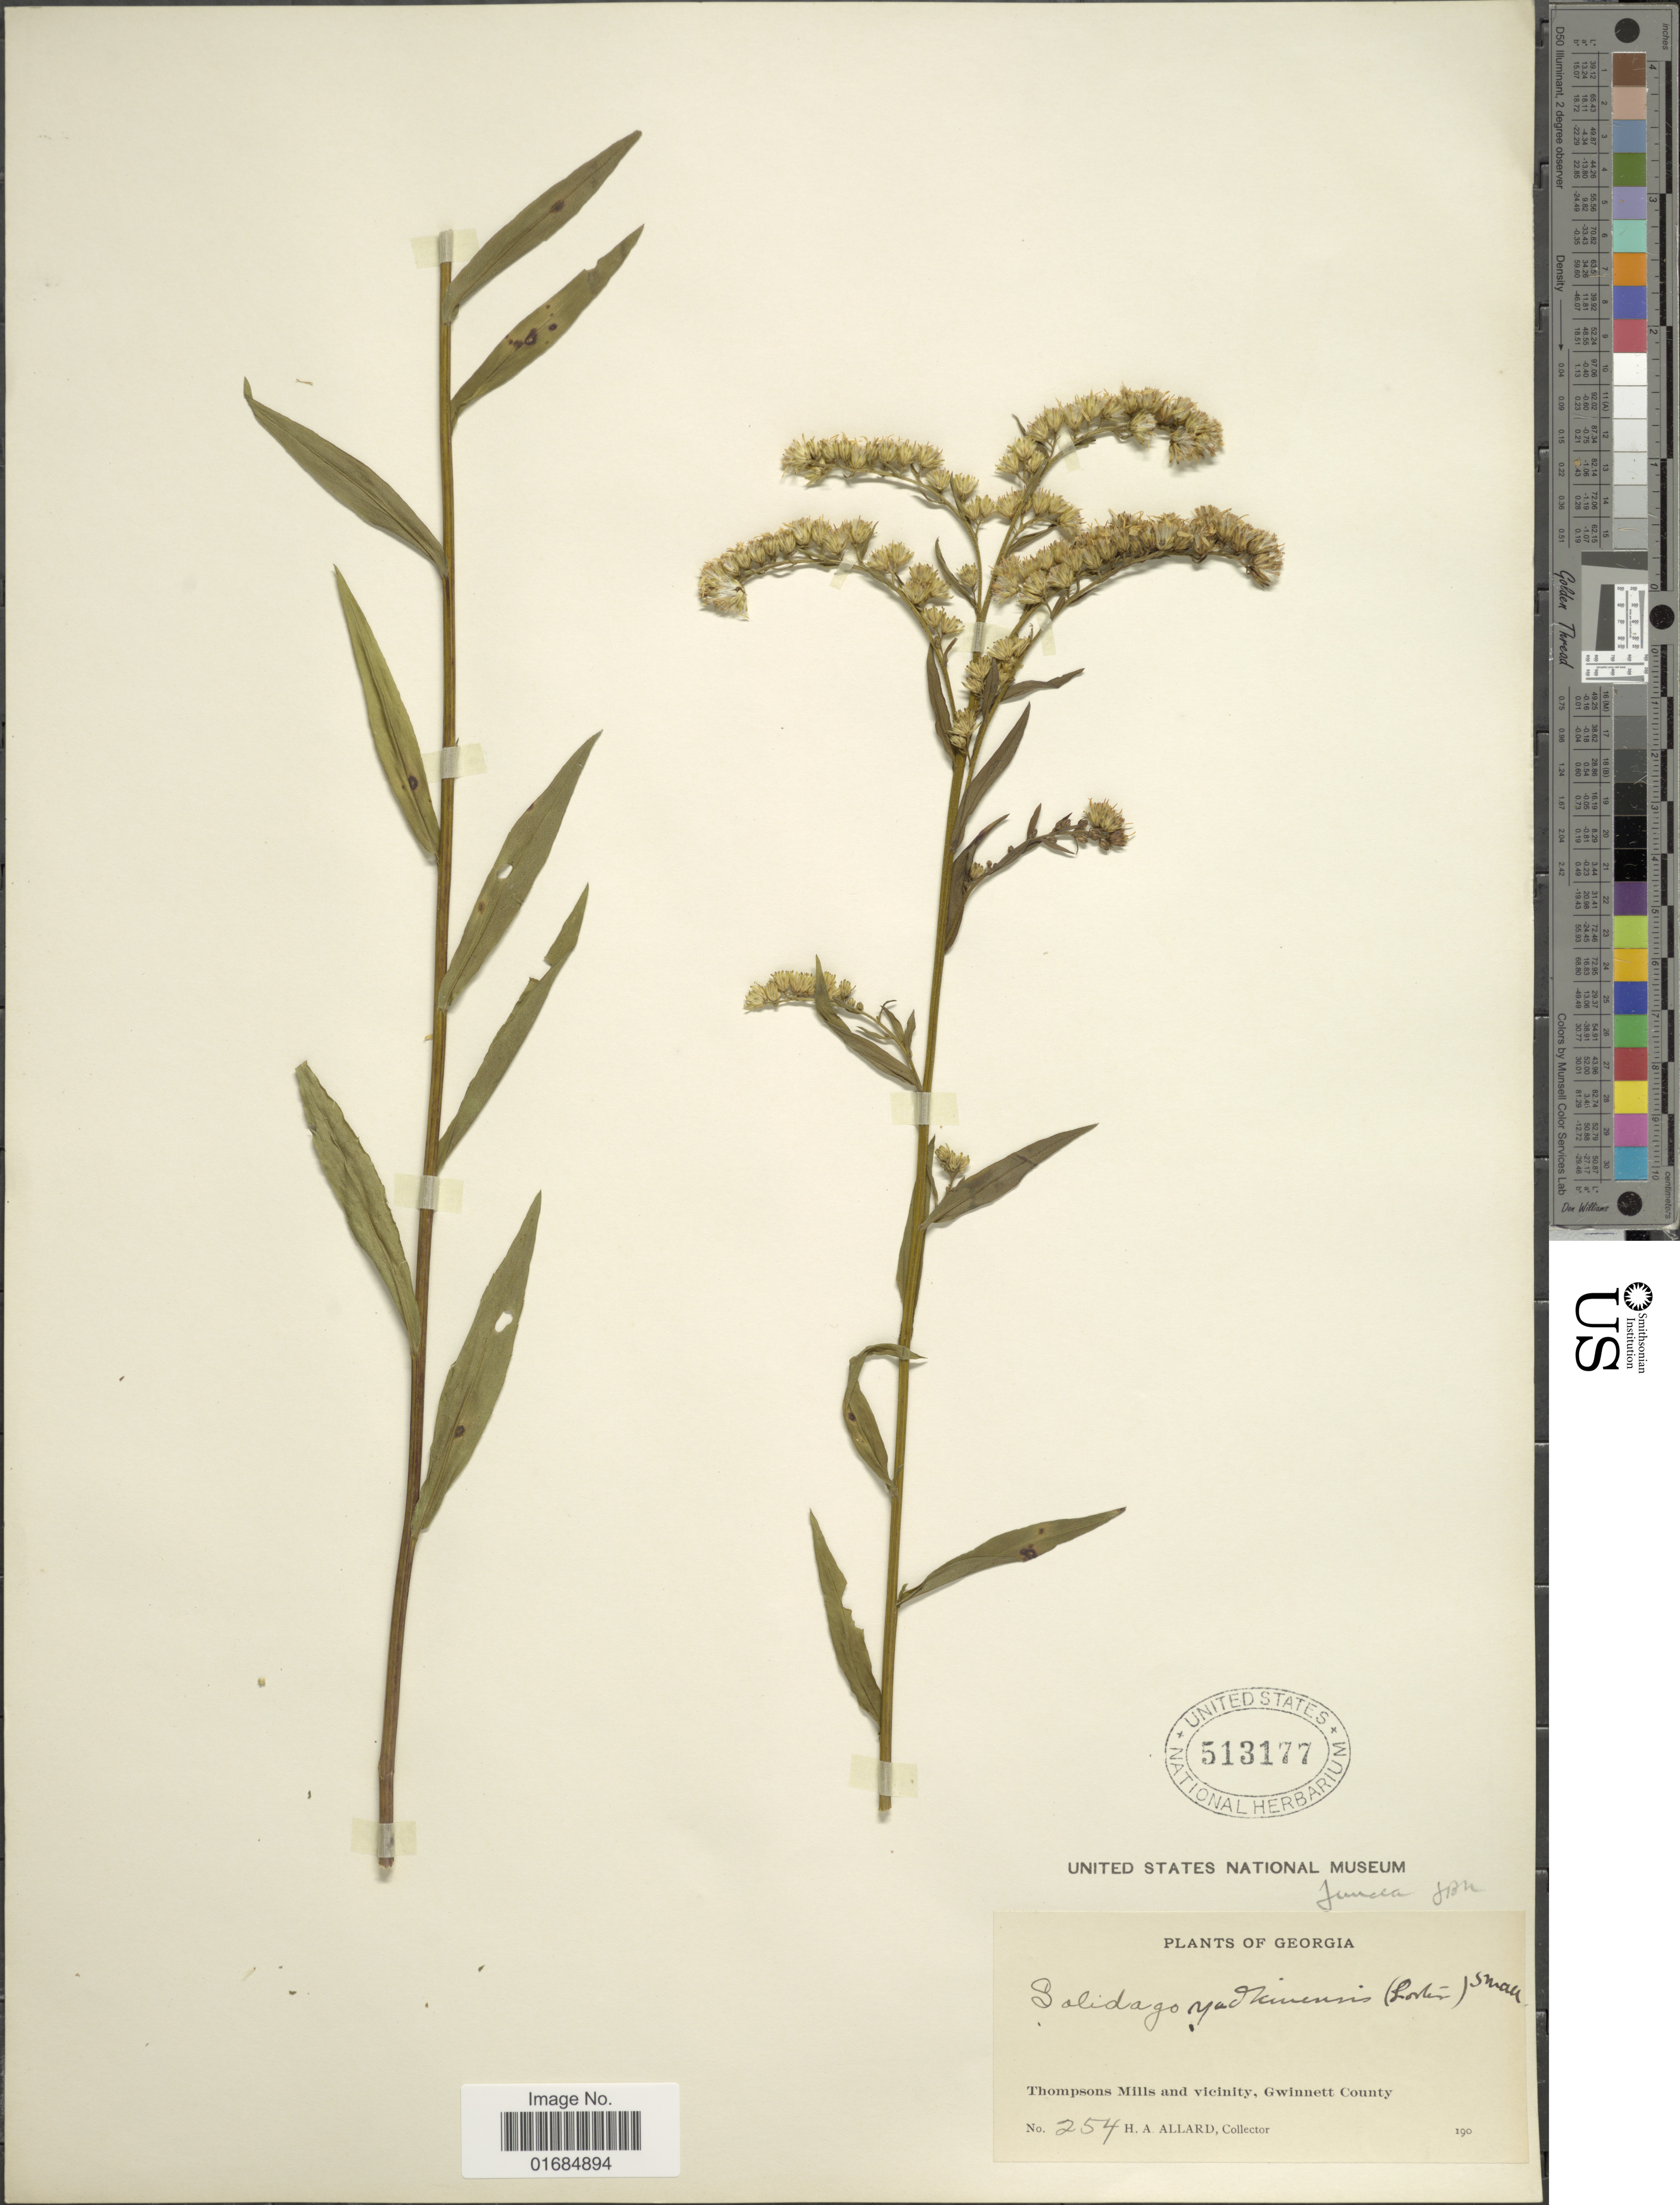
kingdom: Plantae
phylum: Tracheophyta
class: Magnoliopsida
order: Asterales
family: Asteraceae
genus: Solidago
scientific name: Solidago boottii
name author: Hook.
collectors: H. A. Allard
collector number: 254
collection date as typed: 190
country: United States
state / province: Georgia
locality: Thompson Mills and Vicinity, Gwinnett County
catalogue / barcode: US 513177